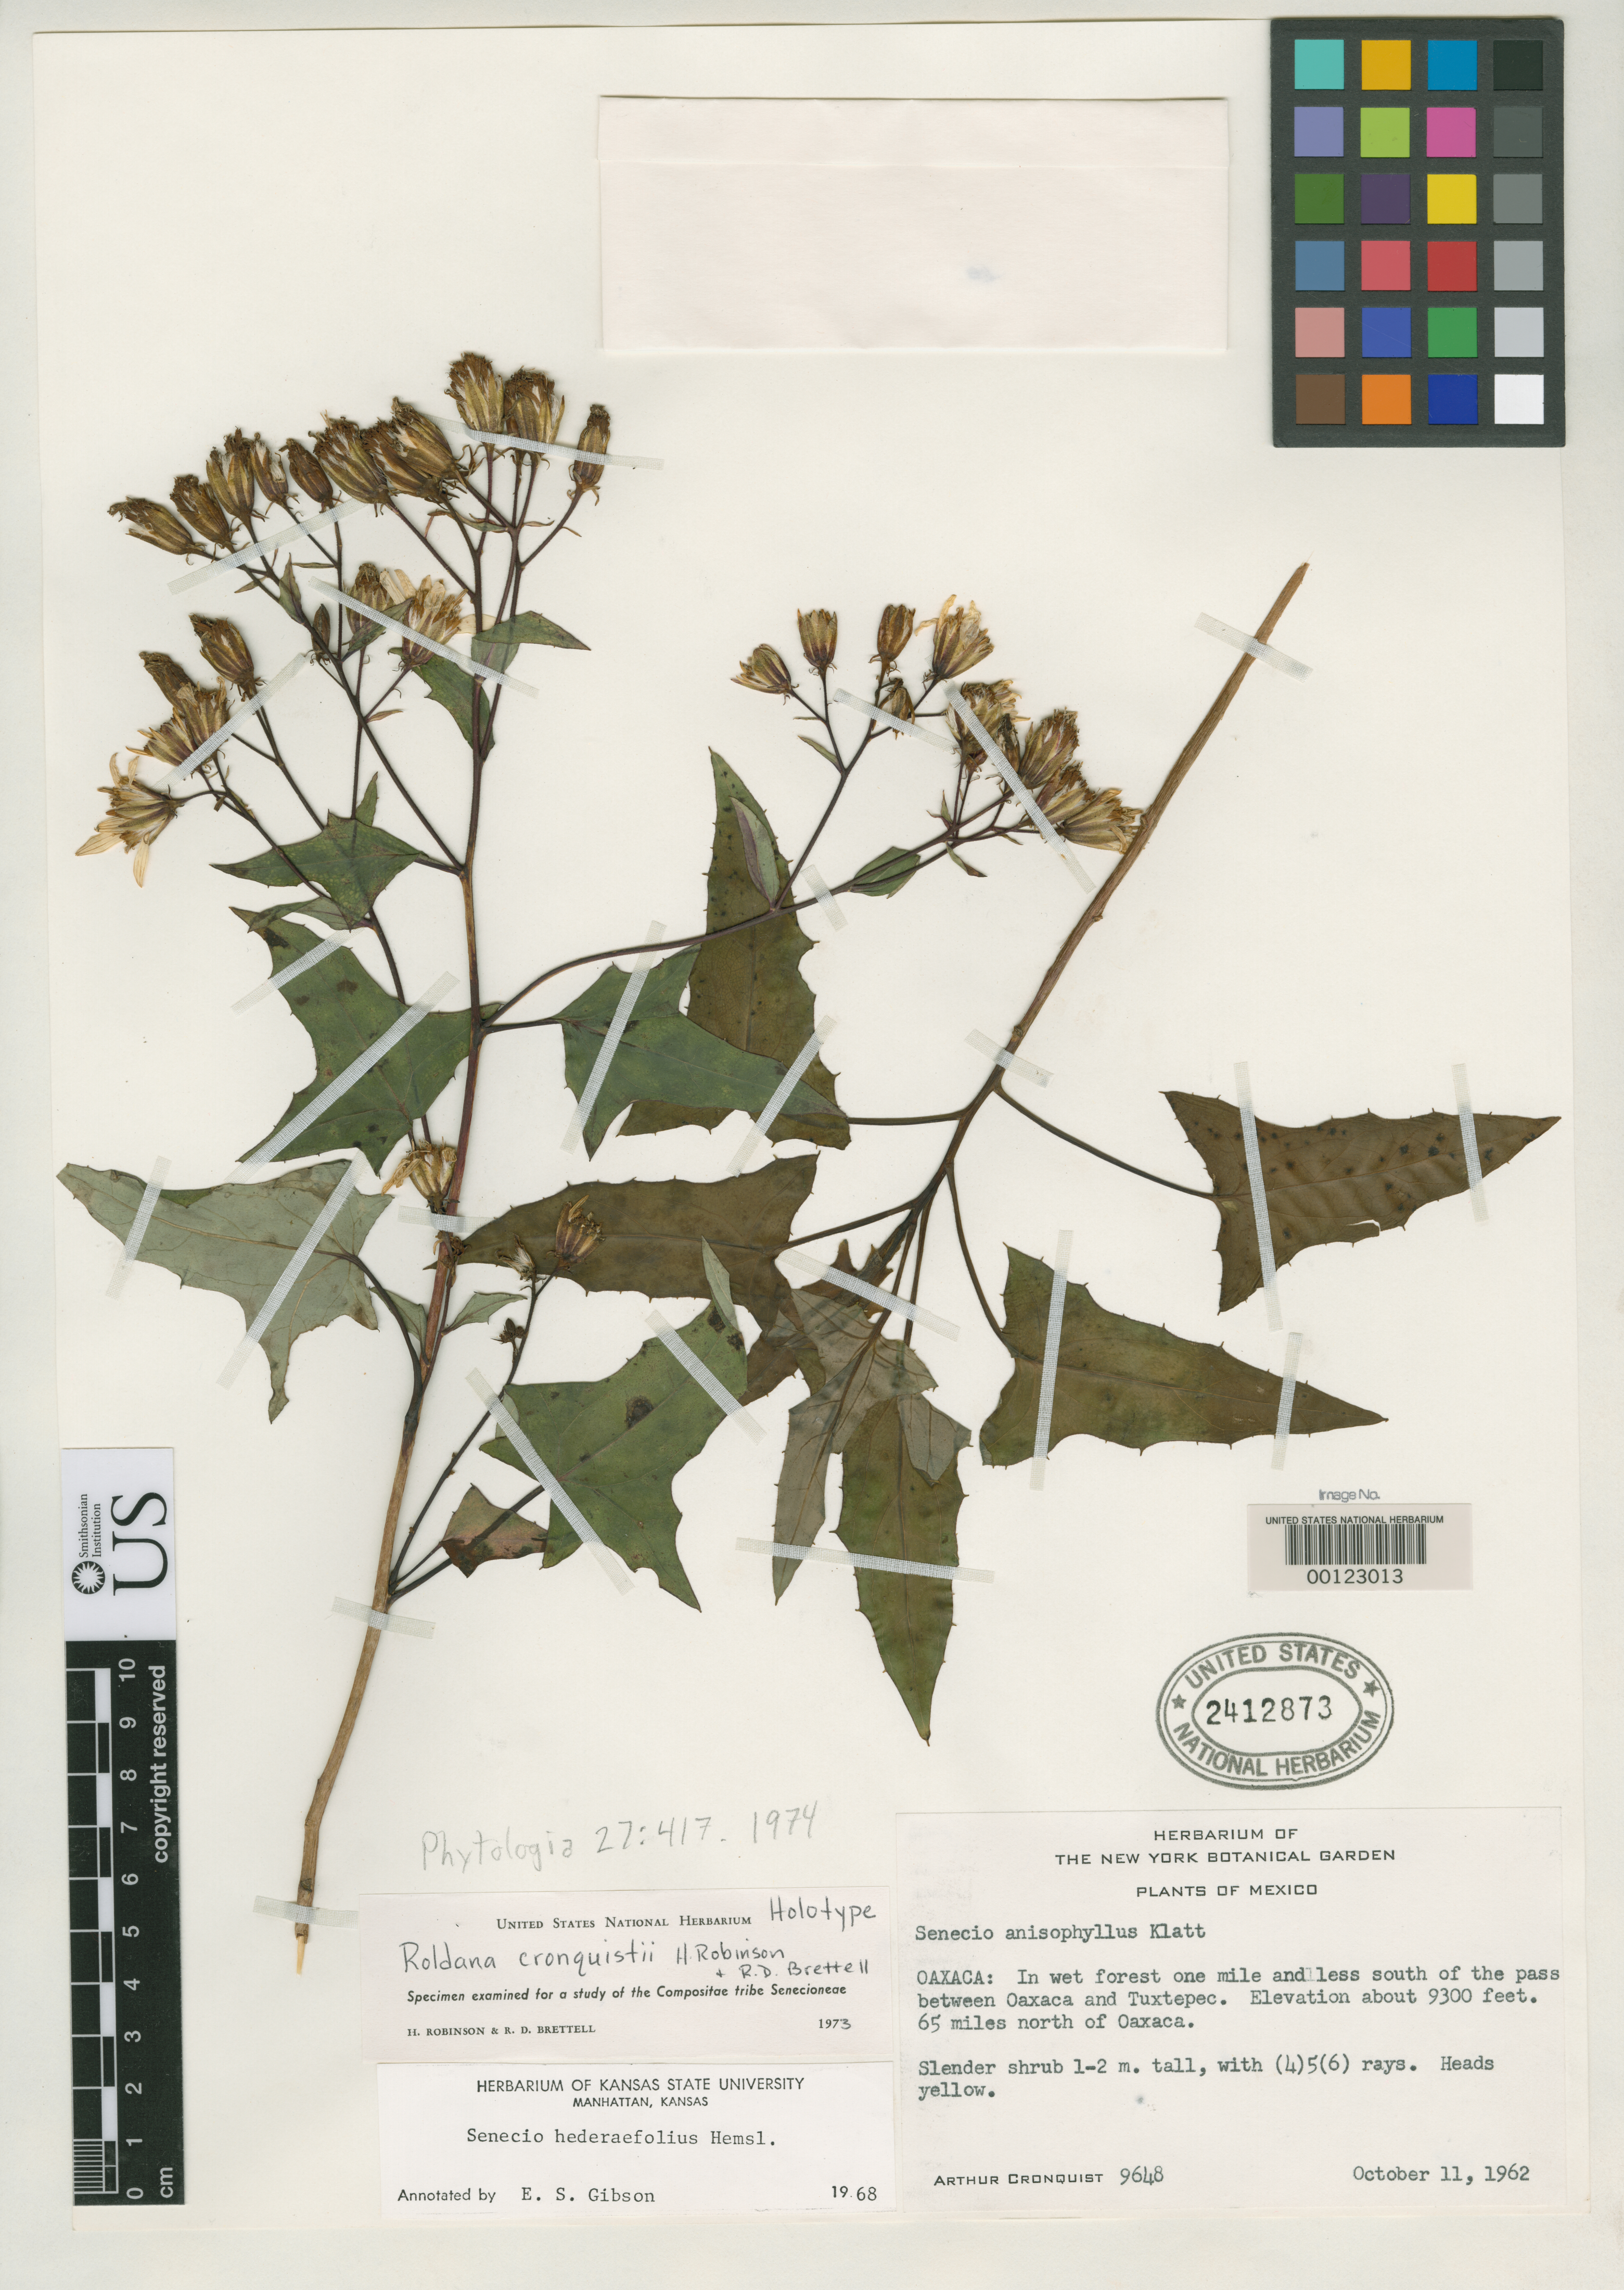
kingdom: Plantae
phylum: Tracheophyta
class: Magnoliopsida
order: Asterales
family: Asteraceae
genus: Roldana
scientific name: Roldana cronquistii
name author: H. Rob. & Brettell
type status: Holotype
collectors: A. J. Cronquist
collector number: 9648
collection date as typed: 11 Oct 1962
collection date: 1962-10-11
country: Mexico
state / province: Oaxaca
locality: S of pass between Oaxaca and Tuxtepec.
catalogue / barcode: US 2412873